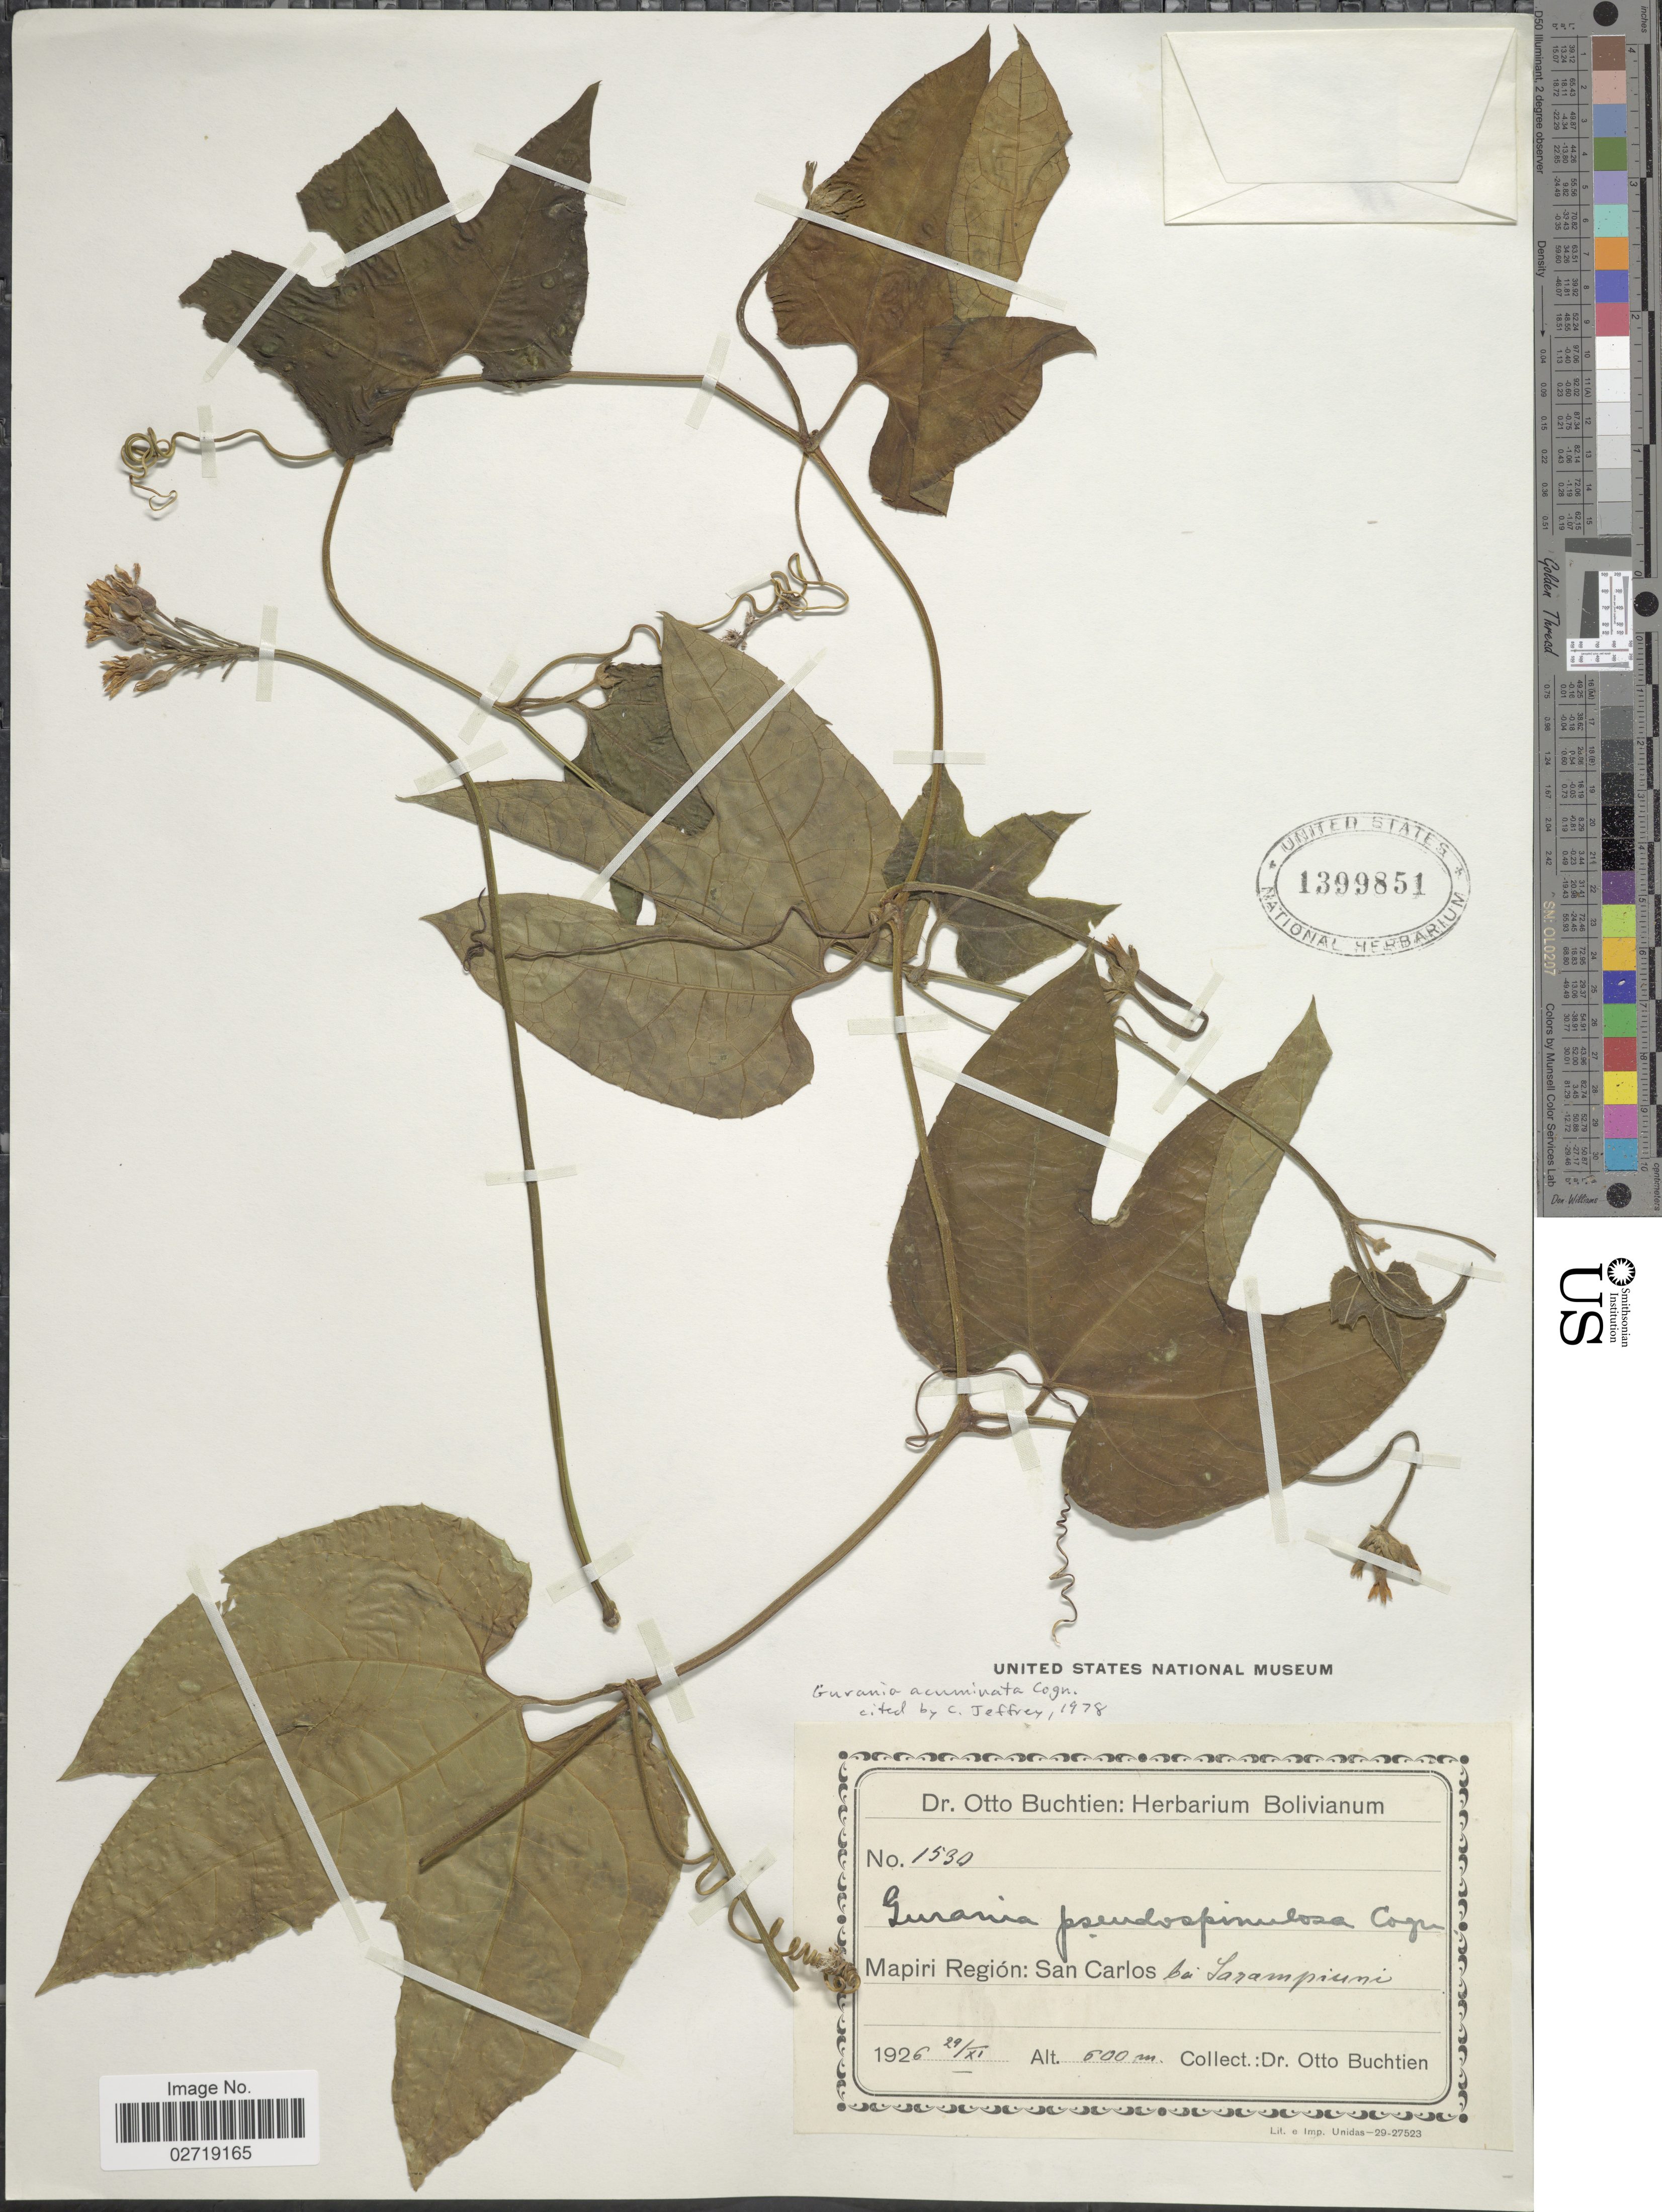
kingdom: Plantae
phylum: Tracheophyta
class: Magnoliopsida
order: Cucurbitales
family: Cucurbitaceae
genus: Gurania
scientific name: Gurania acuminata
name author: Cogn.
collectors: O. Buchtien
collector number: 1530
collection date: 1926-11-29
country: Bolivia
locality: Mapiri Region: San Carlos bei Sarampiuni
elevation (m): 600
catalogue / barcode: US 1399851